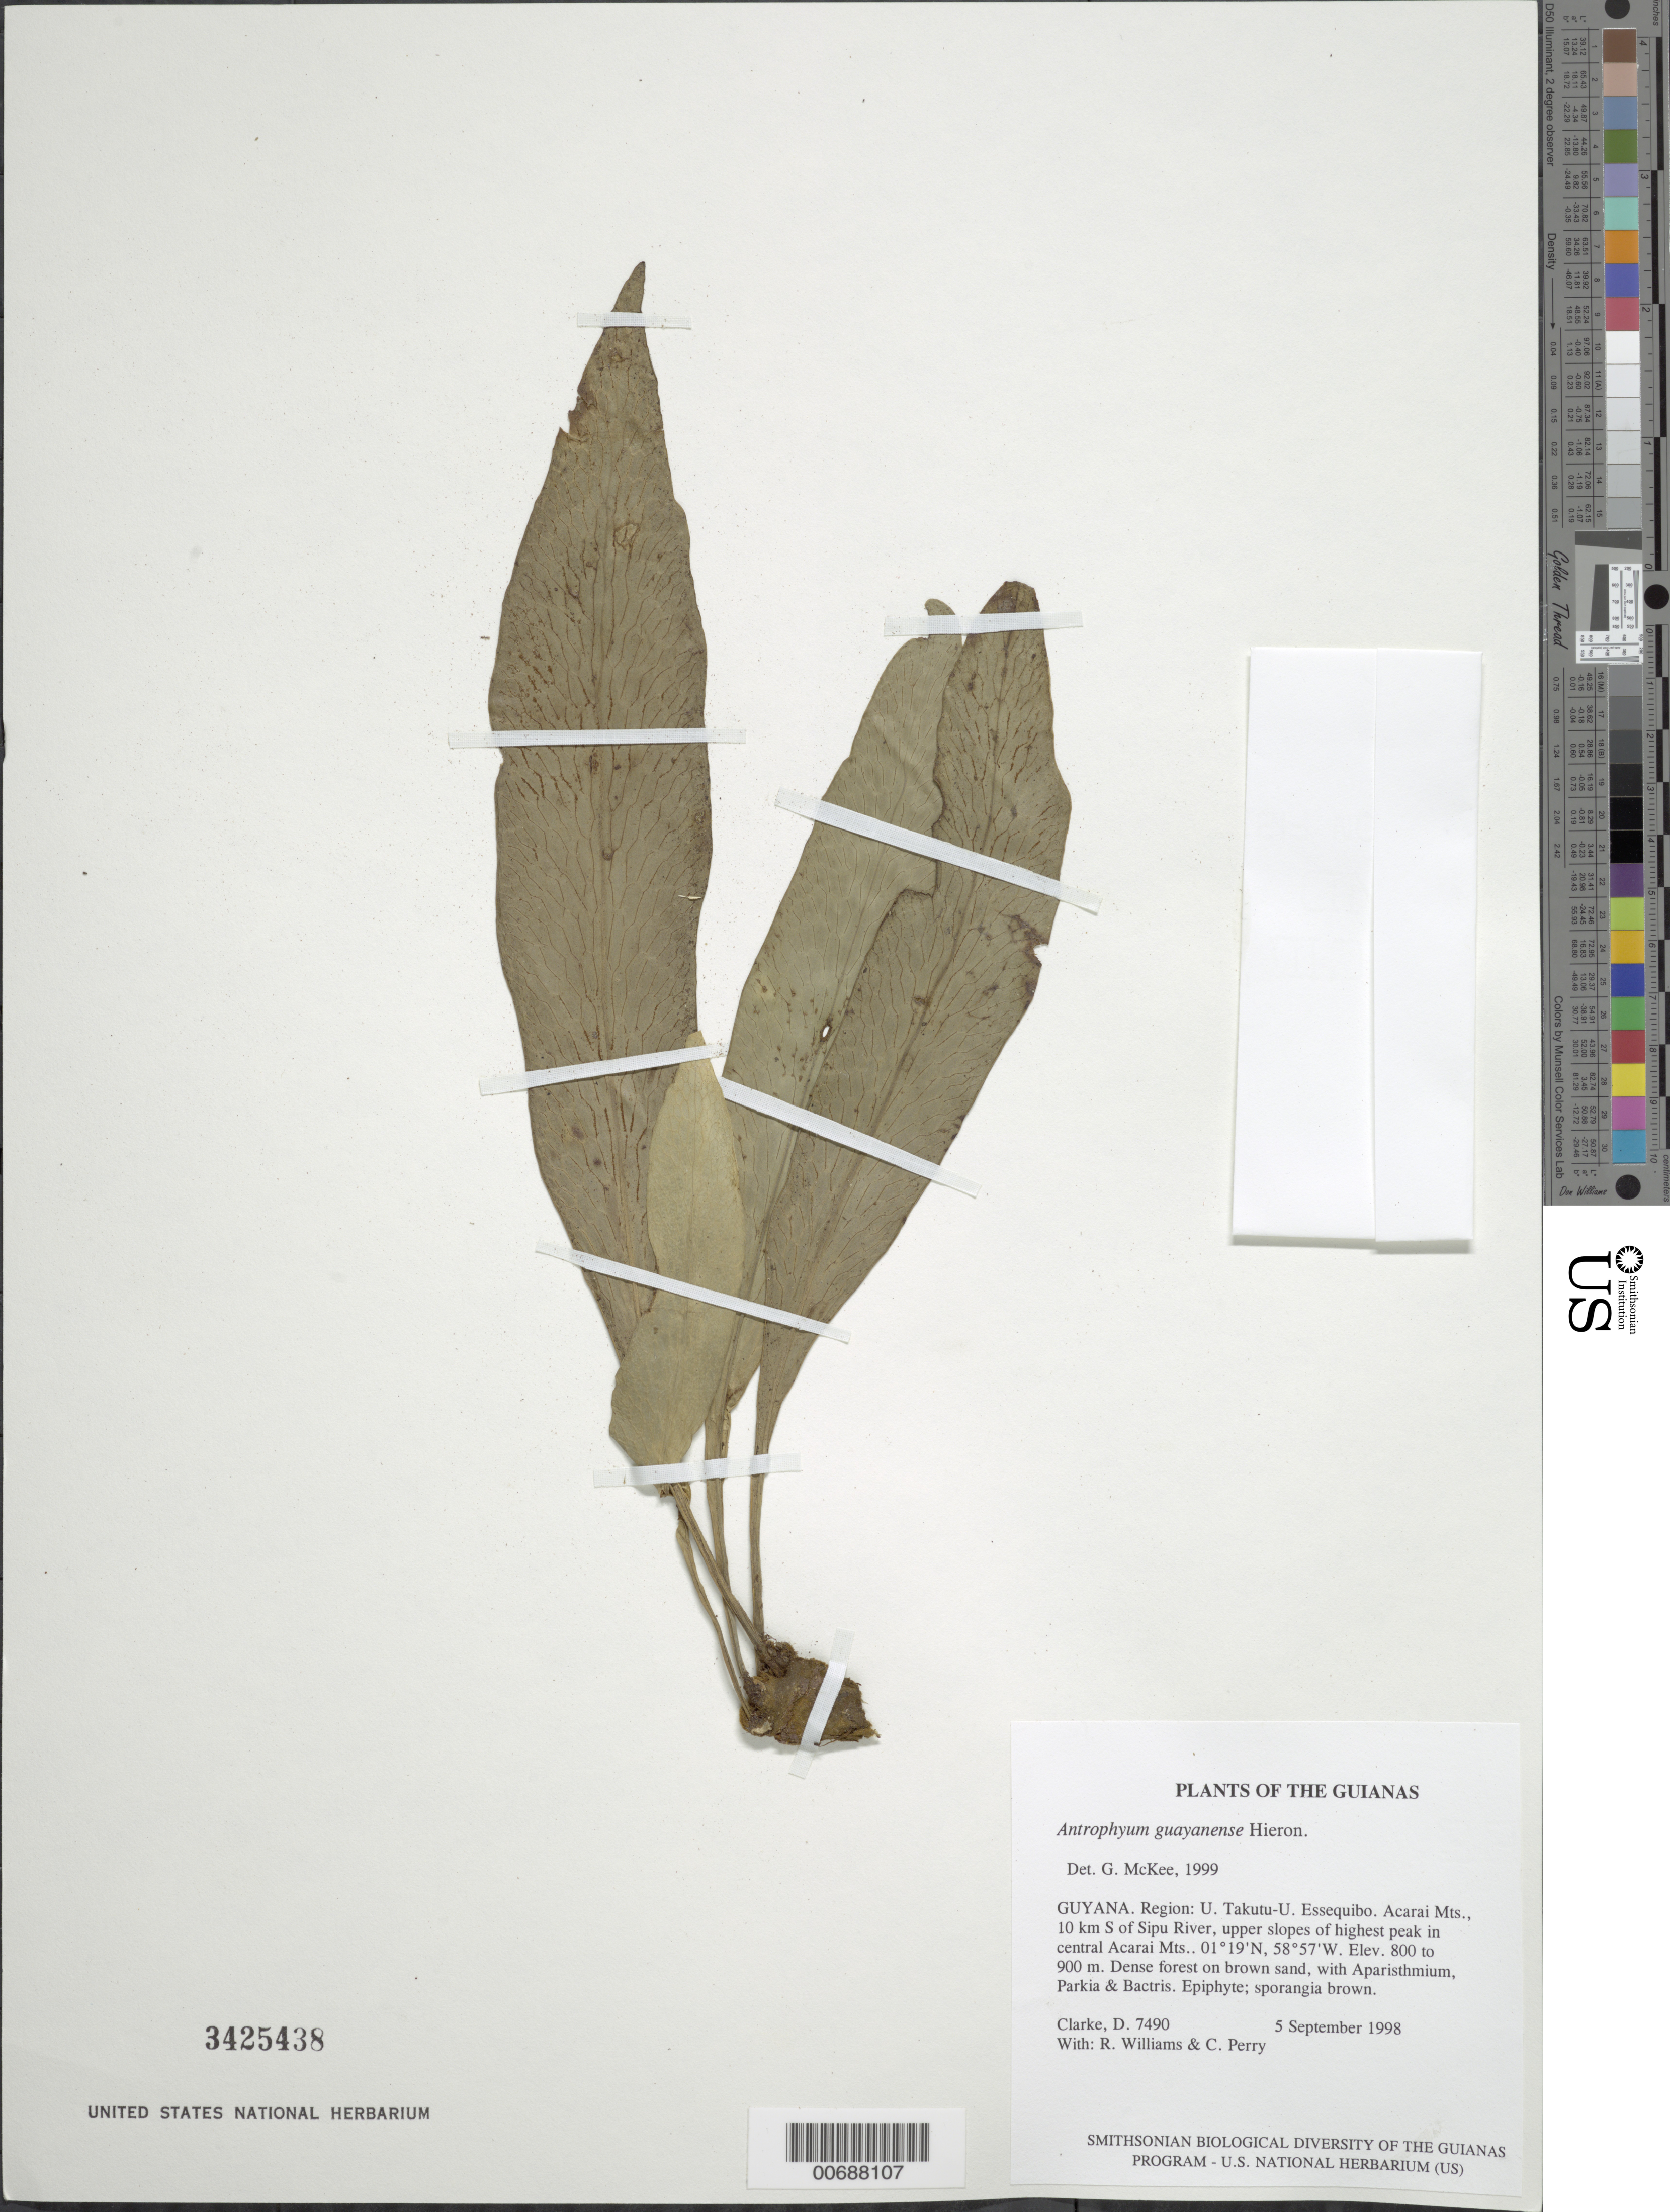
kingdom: Plantae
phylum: Tracheophyta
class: Polypodiopsida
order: Polypodiales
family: Pteridaceae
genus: Polytaenium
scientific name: Polytaenium guayanense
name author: (Hieron.) Alston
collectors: H. D. Clarke, R. Williams & C. Perry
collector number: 7490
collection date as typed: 5 September 1998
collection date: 1998-09-05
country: Guyana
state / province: U. Takutu-U. Essequibo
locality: Acarai Mts., 10 km S of Sipu River, upper slopes of highest peak in central Acarai Mts.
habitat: Dense forest on brown sand, with Aparisthmium, Parkia & Bactris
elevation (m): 800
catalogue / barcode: US 3425438